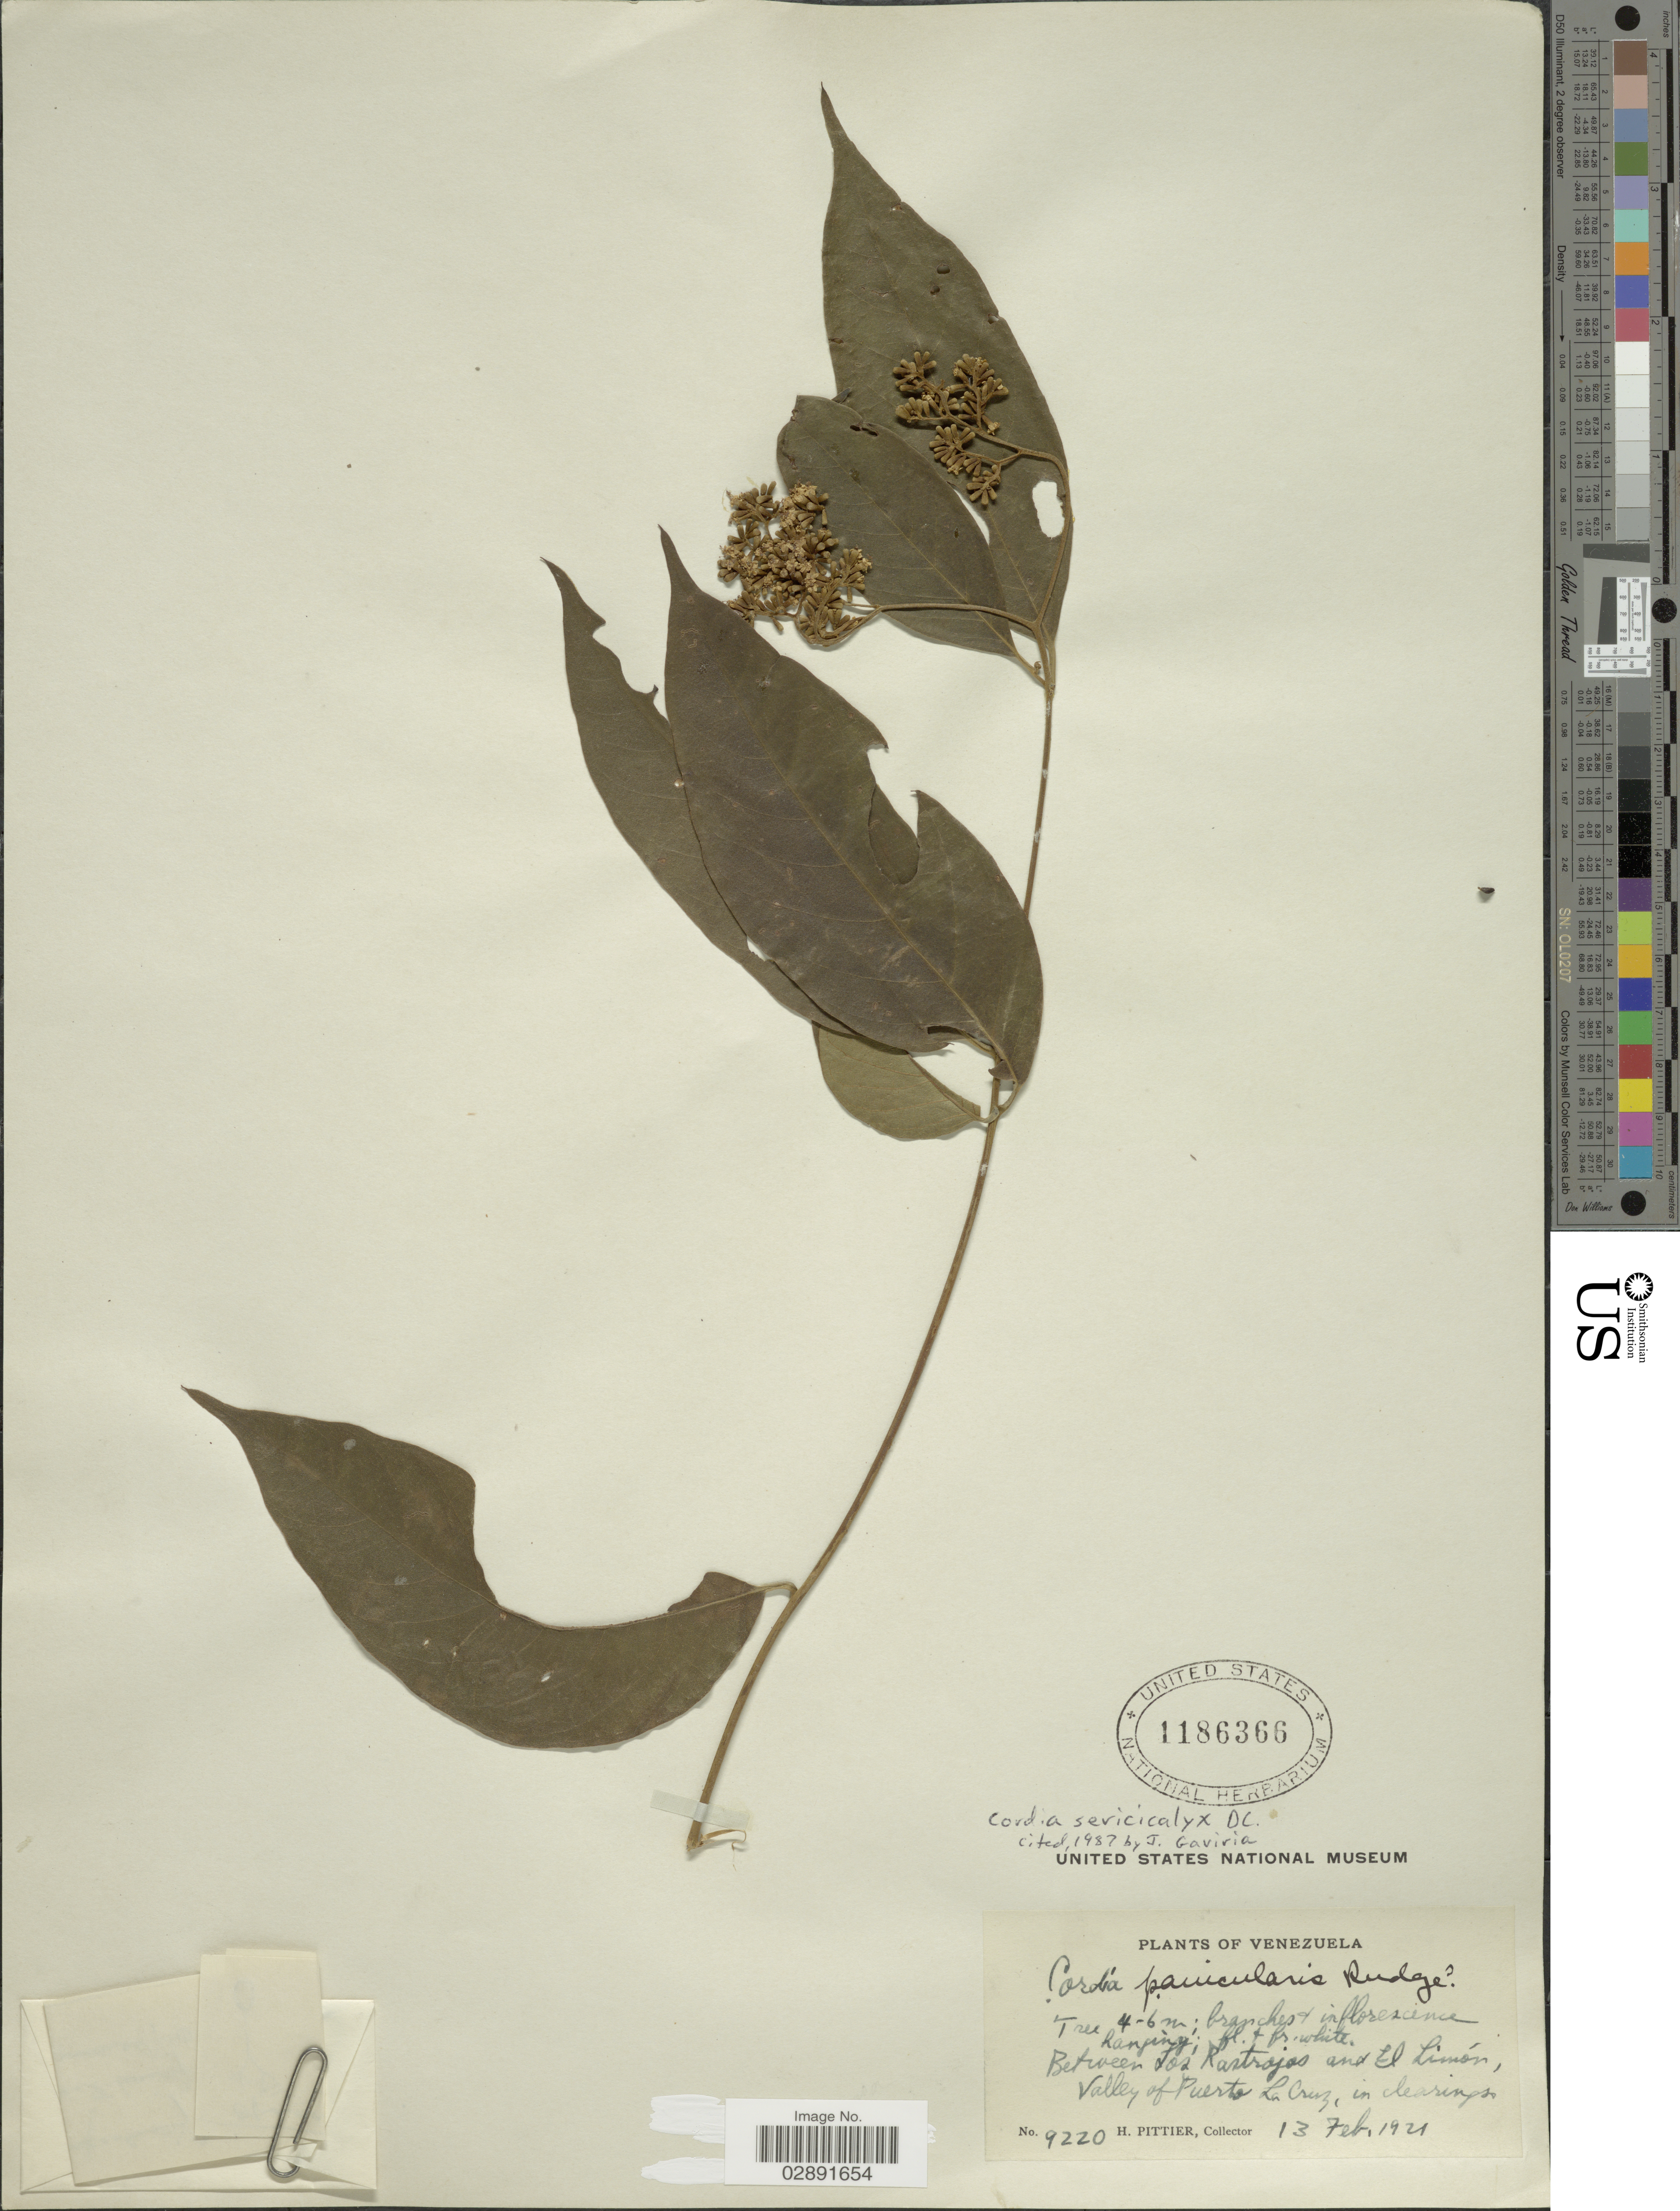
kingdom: Plantae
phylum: Tracheophyta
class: Magnoliopsida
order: Boraginales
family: Cordiaceae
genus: Cordia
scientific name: Cordia sericicalyx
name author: A. DC. in DC.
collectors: H. F. Pittier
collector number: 9220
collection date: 1921-02-13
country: Venezuela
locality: Between Los Rastrojos and El Límon Valley of Puerto La Cruz.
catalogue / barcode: US 1186366